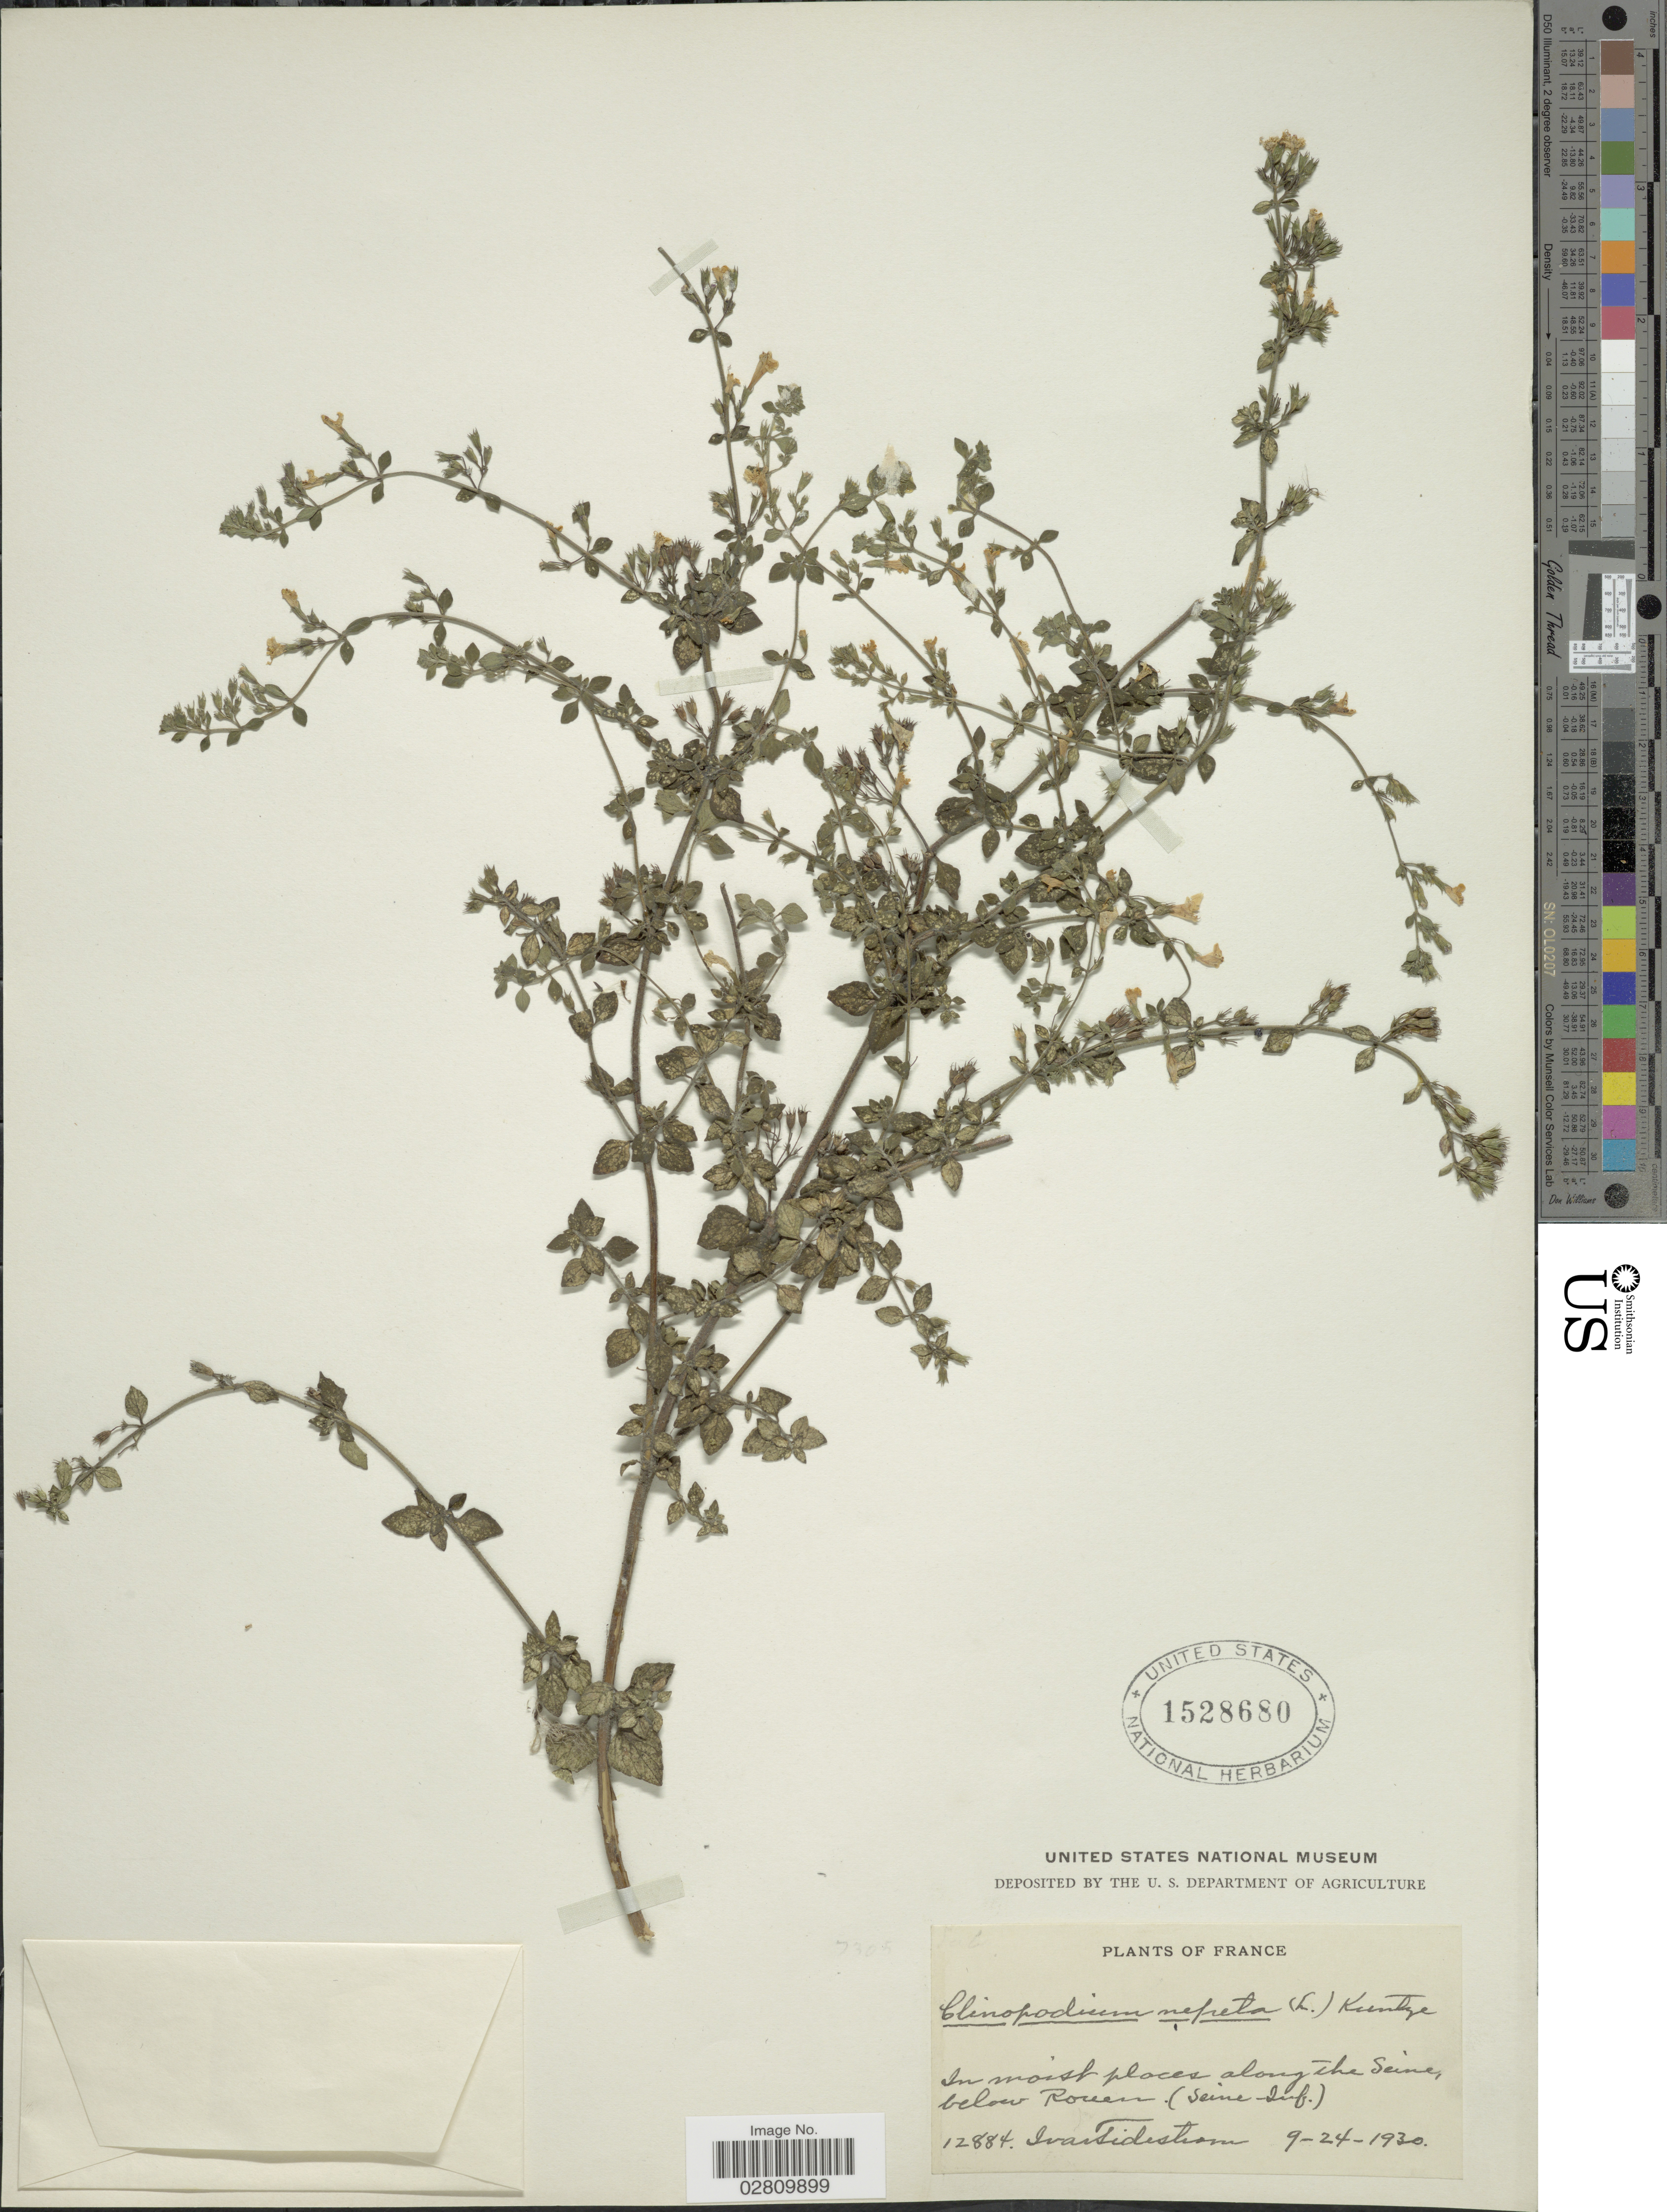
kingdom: Plantae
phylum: Tracheophyta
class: Magnoliopsida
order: Lamiales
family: Lamiaceae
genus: Clinopodium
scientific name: Clinopodium nepeta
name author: (L.) Kuntze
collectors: I. F. Tidestrom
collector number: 12884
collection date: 1930-09-24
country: France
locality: In moist places along the Seine, below Rouen (Seine-Inf.)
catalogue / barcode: US 1528680